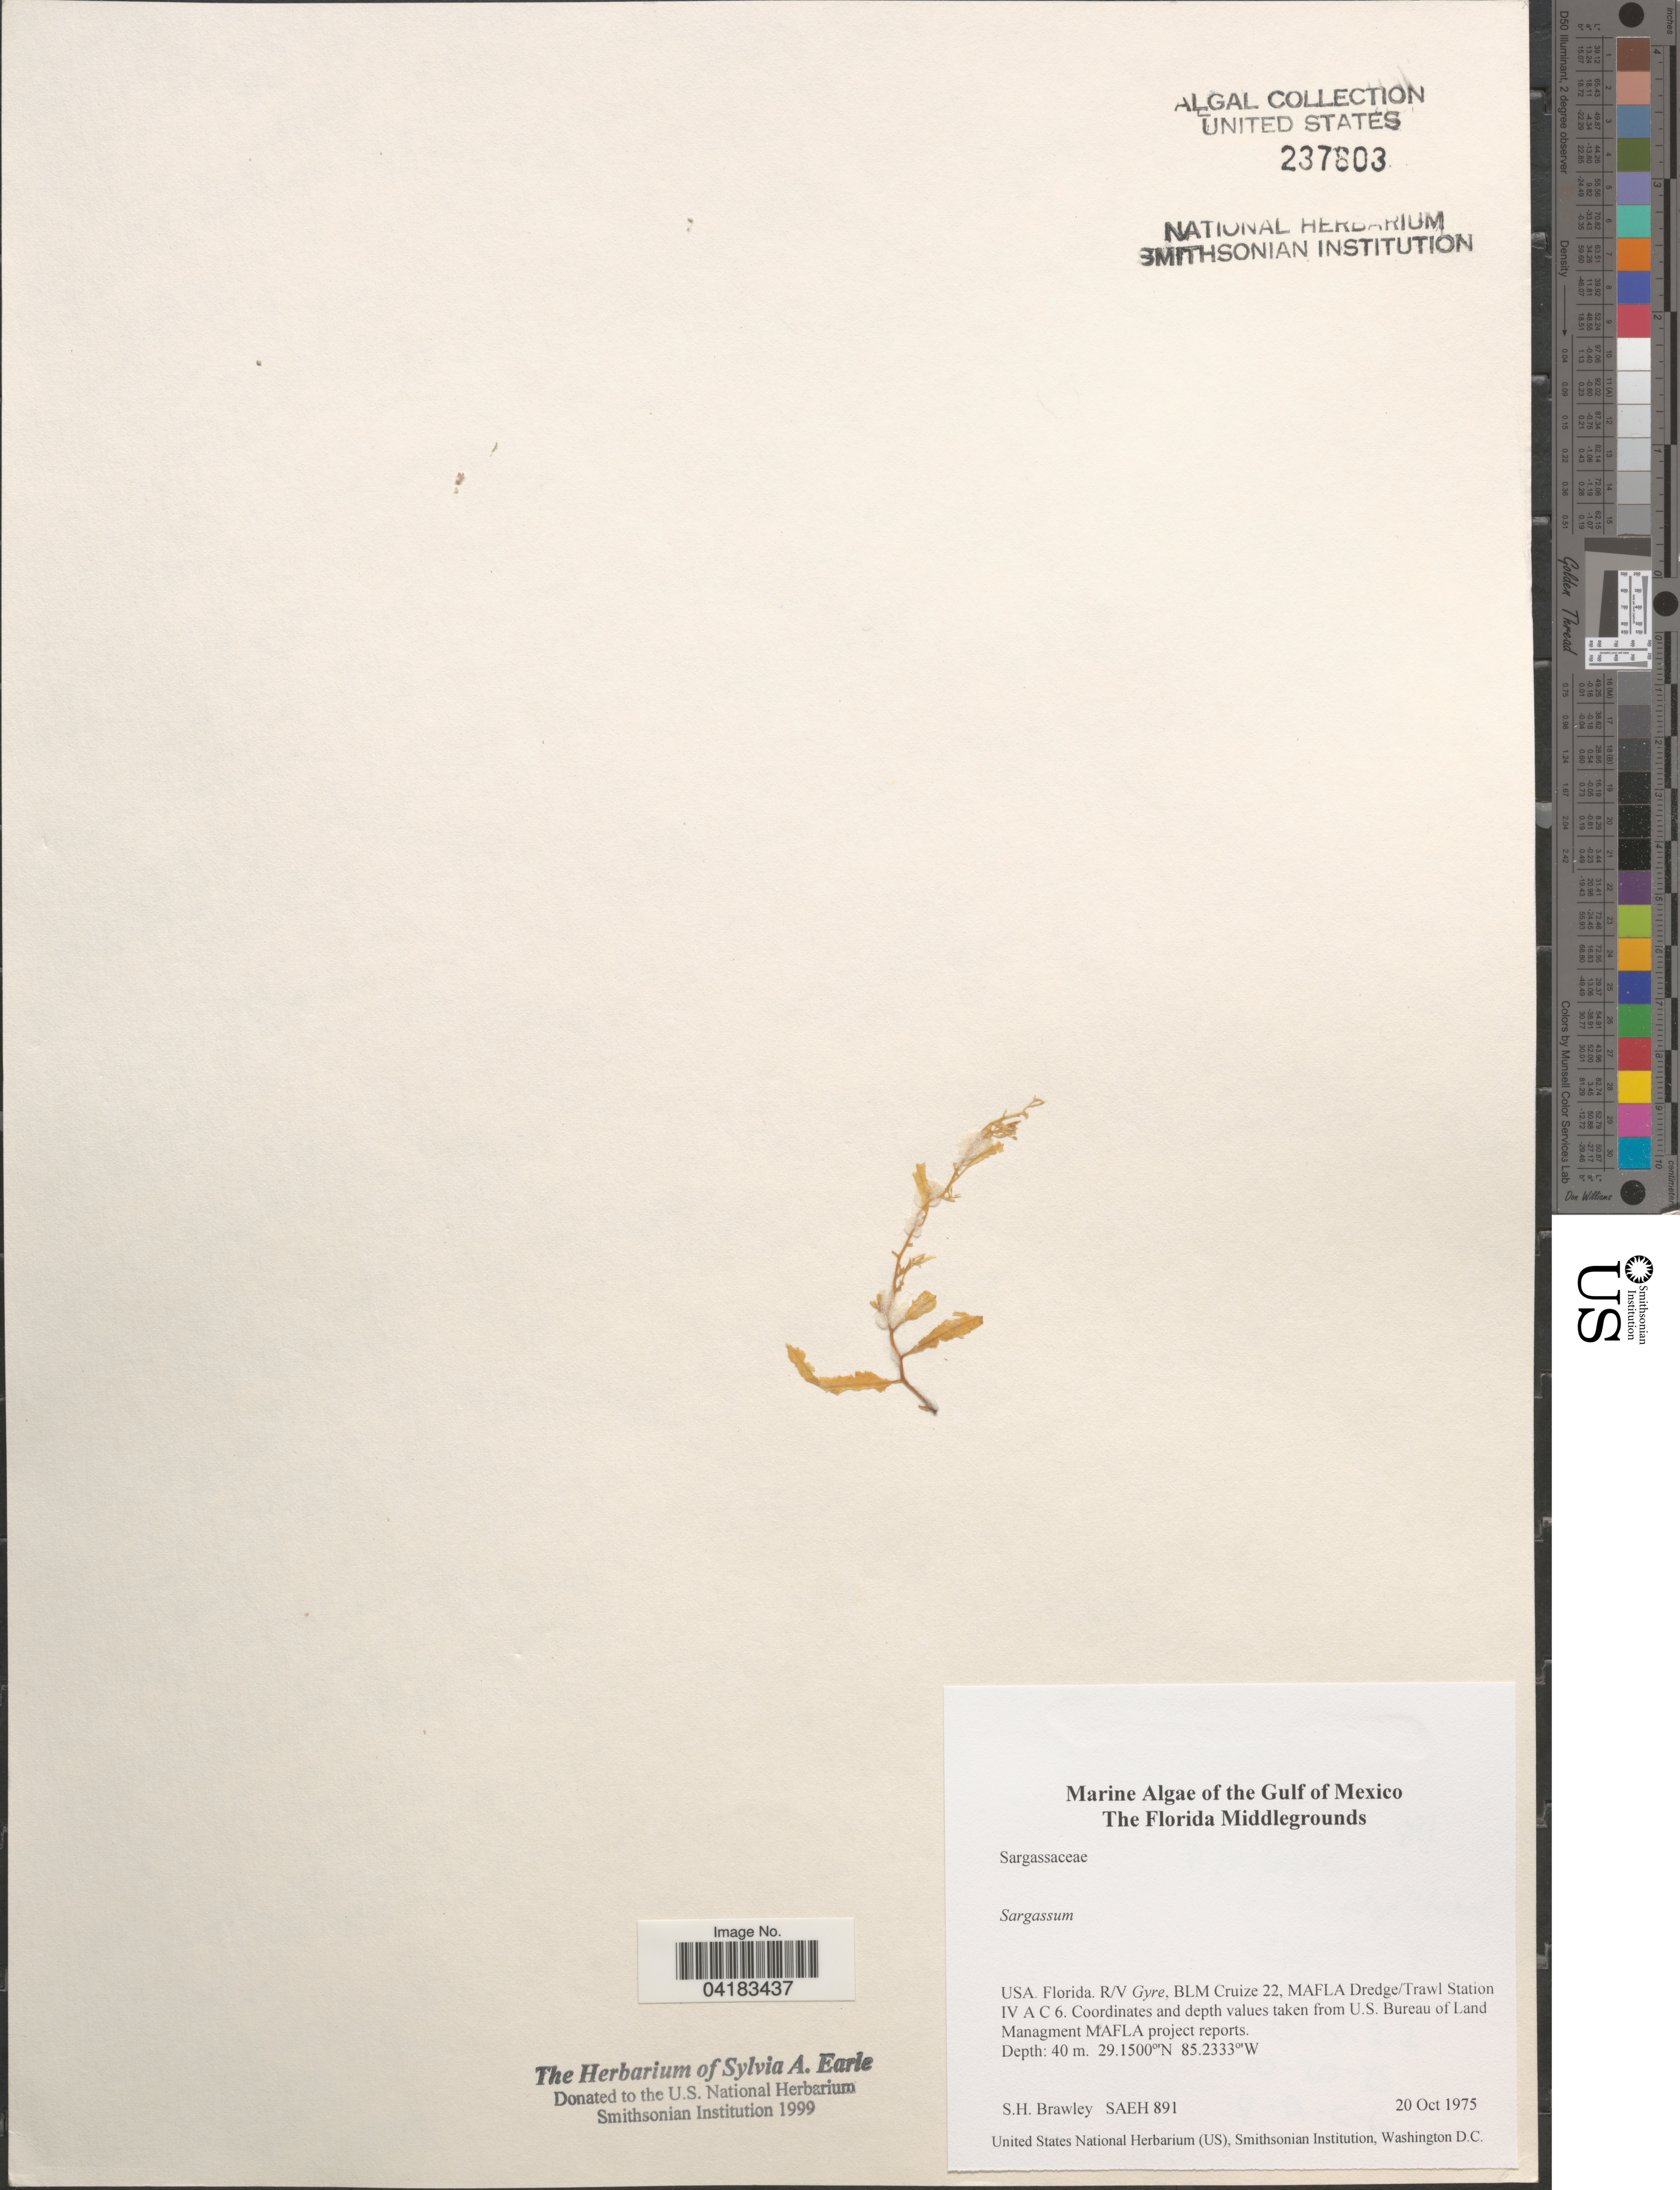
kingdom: Chromista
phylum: Ochrophyta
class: Phaeophyceae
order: Fucales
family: Sargassaceae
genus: Sargassum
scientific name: Sargassum sp.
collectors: S. Brawley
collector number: SAEH891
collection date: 1975-10-20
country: United States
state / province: Florida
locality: The Gulf of Mexico. The Florida Middlegrounds. R/V Gyre, BLM Cruize 22, MAFLA Dredge/Trawl Station II A C 6.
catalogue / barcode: US 237803